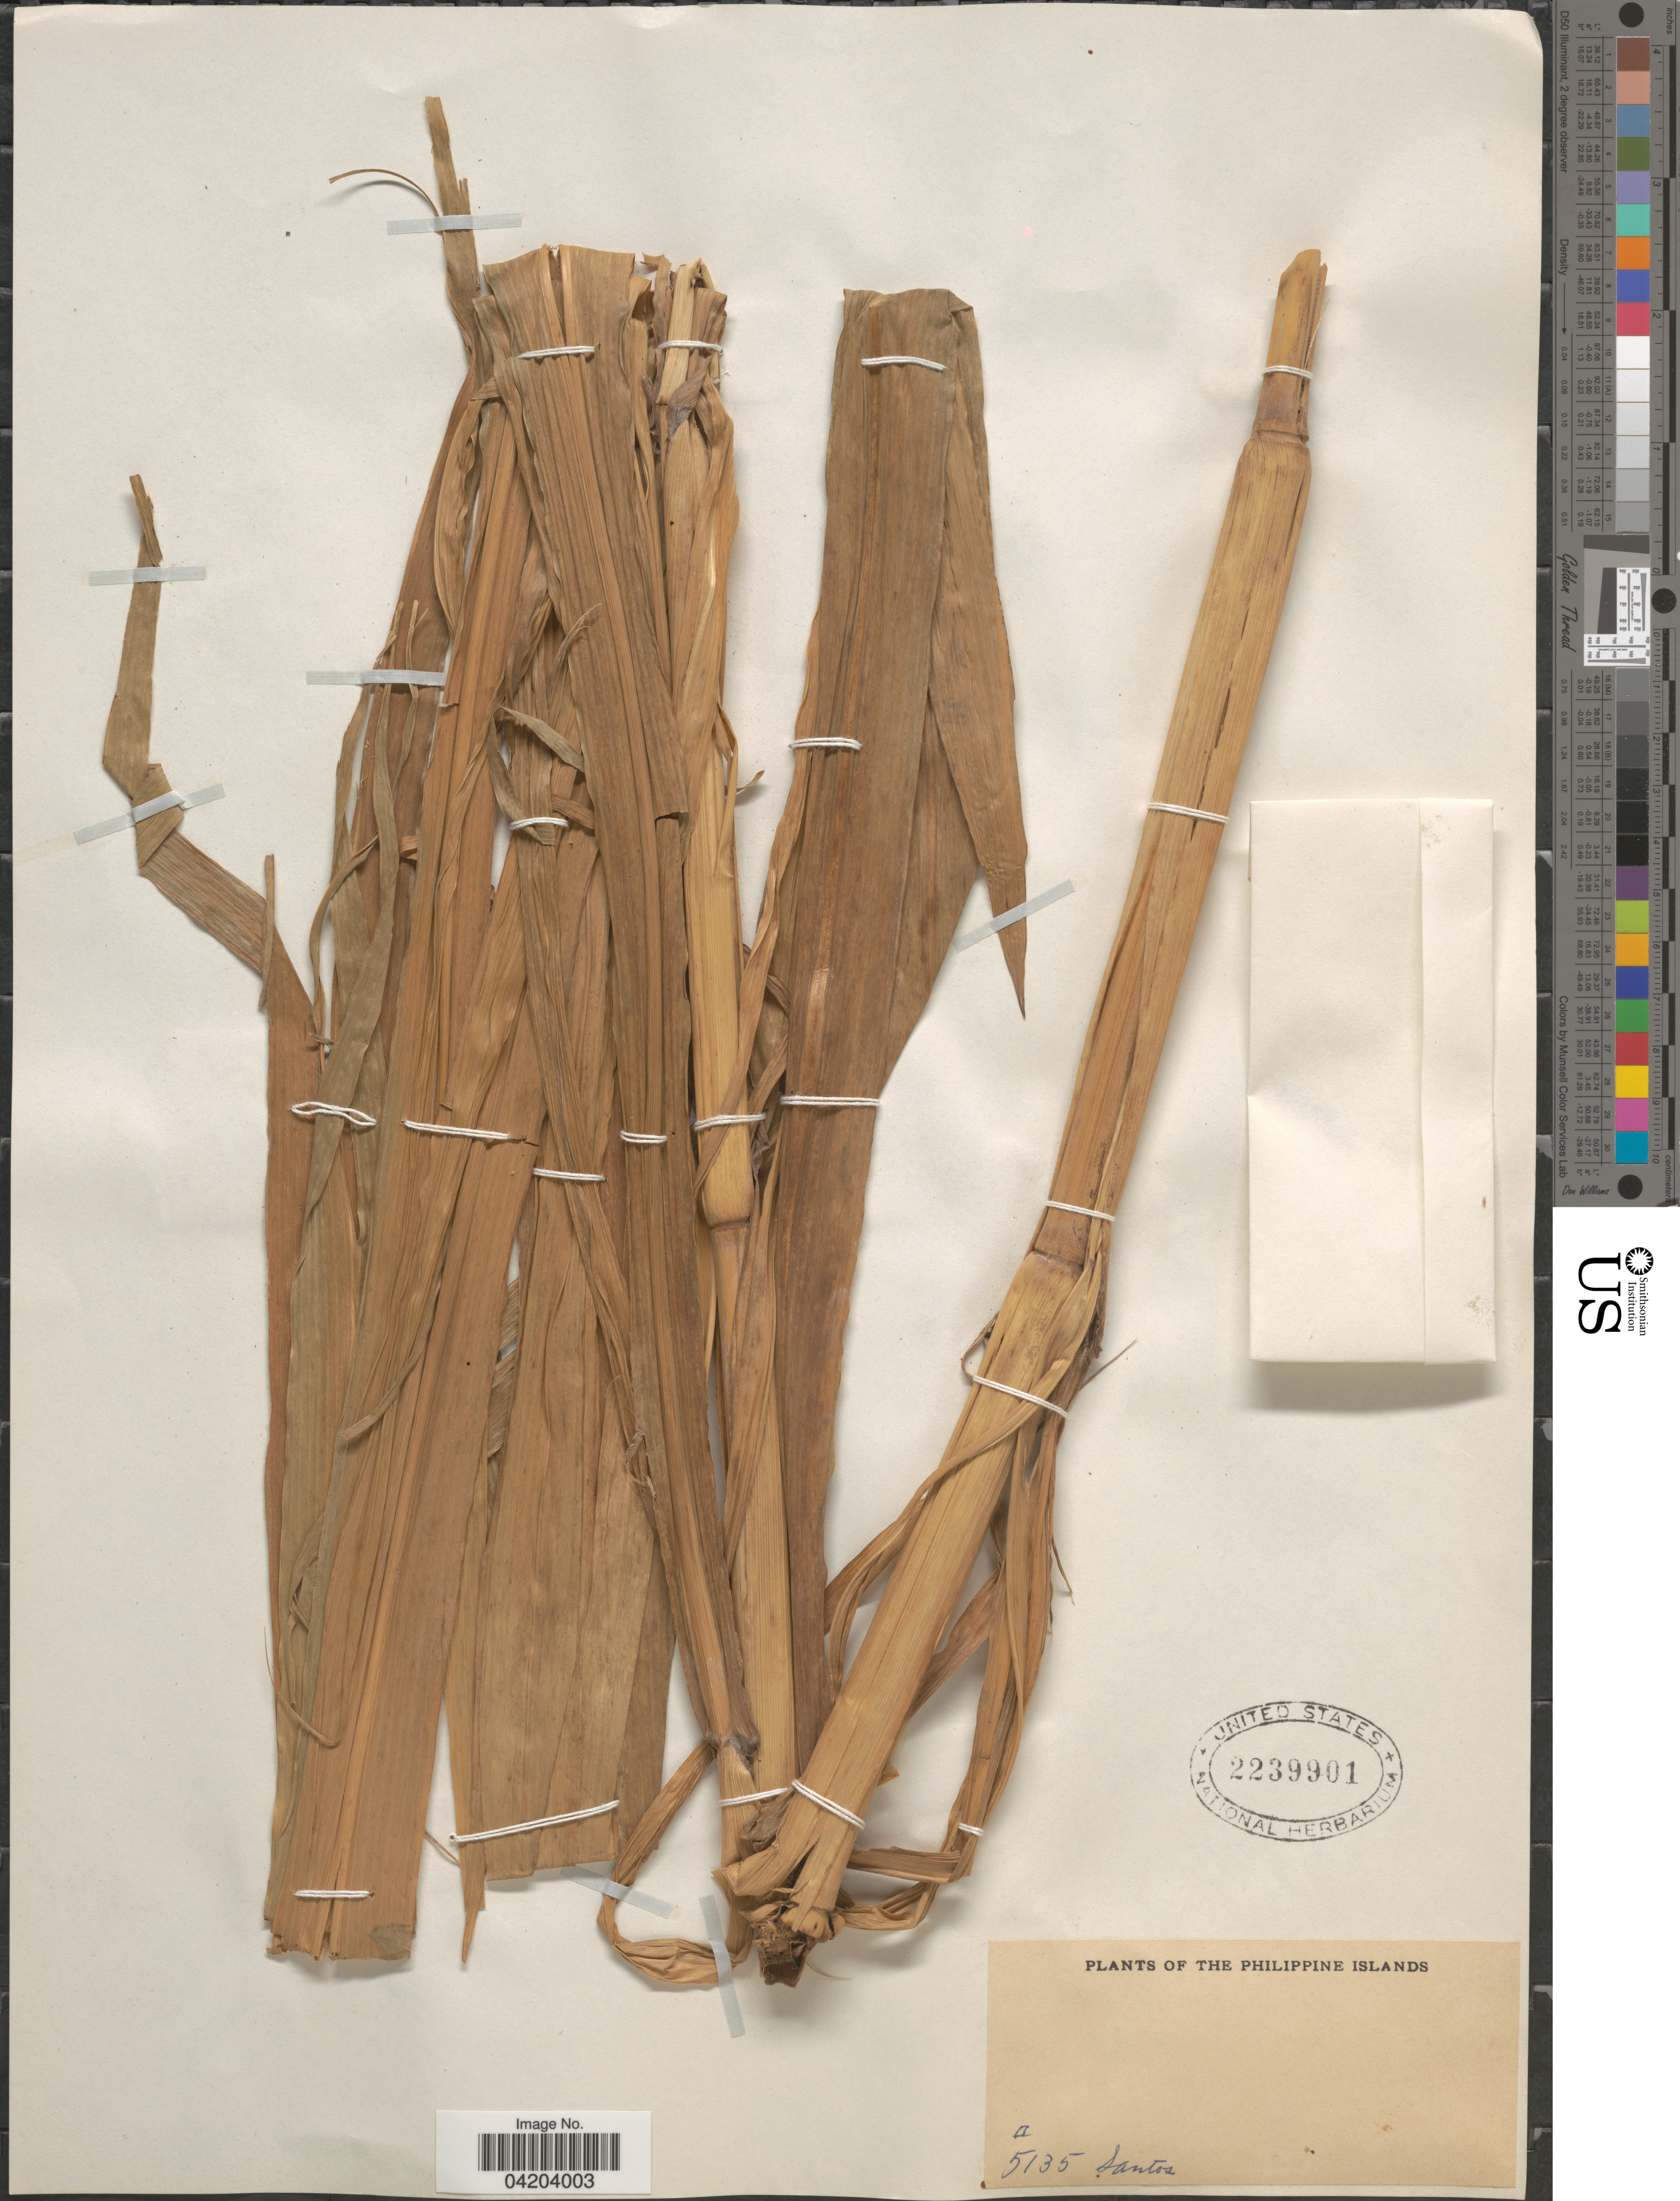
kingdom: Plantae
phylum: Tracheophyta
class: Liliopsida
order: Poales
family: Poaceae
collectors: -- Santos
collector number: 5135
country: Philippines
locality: The Philippine Islands.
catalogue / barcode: US 2239901